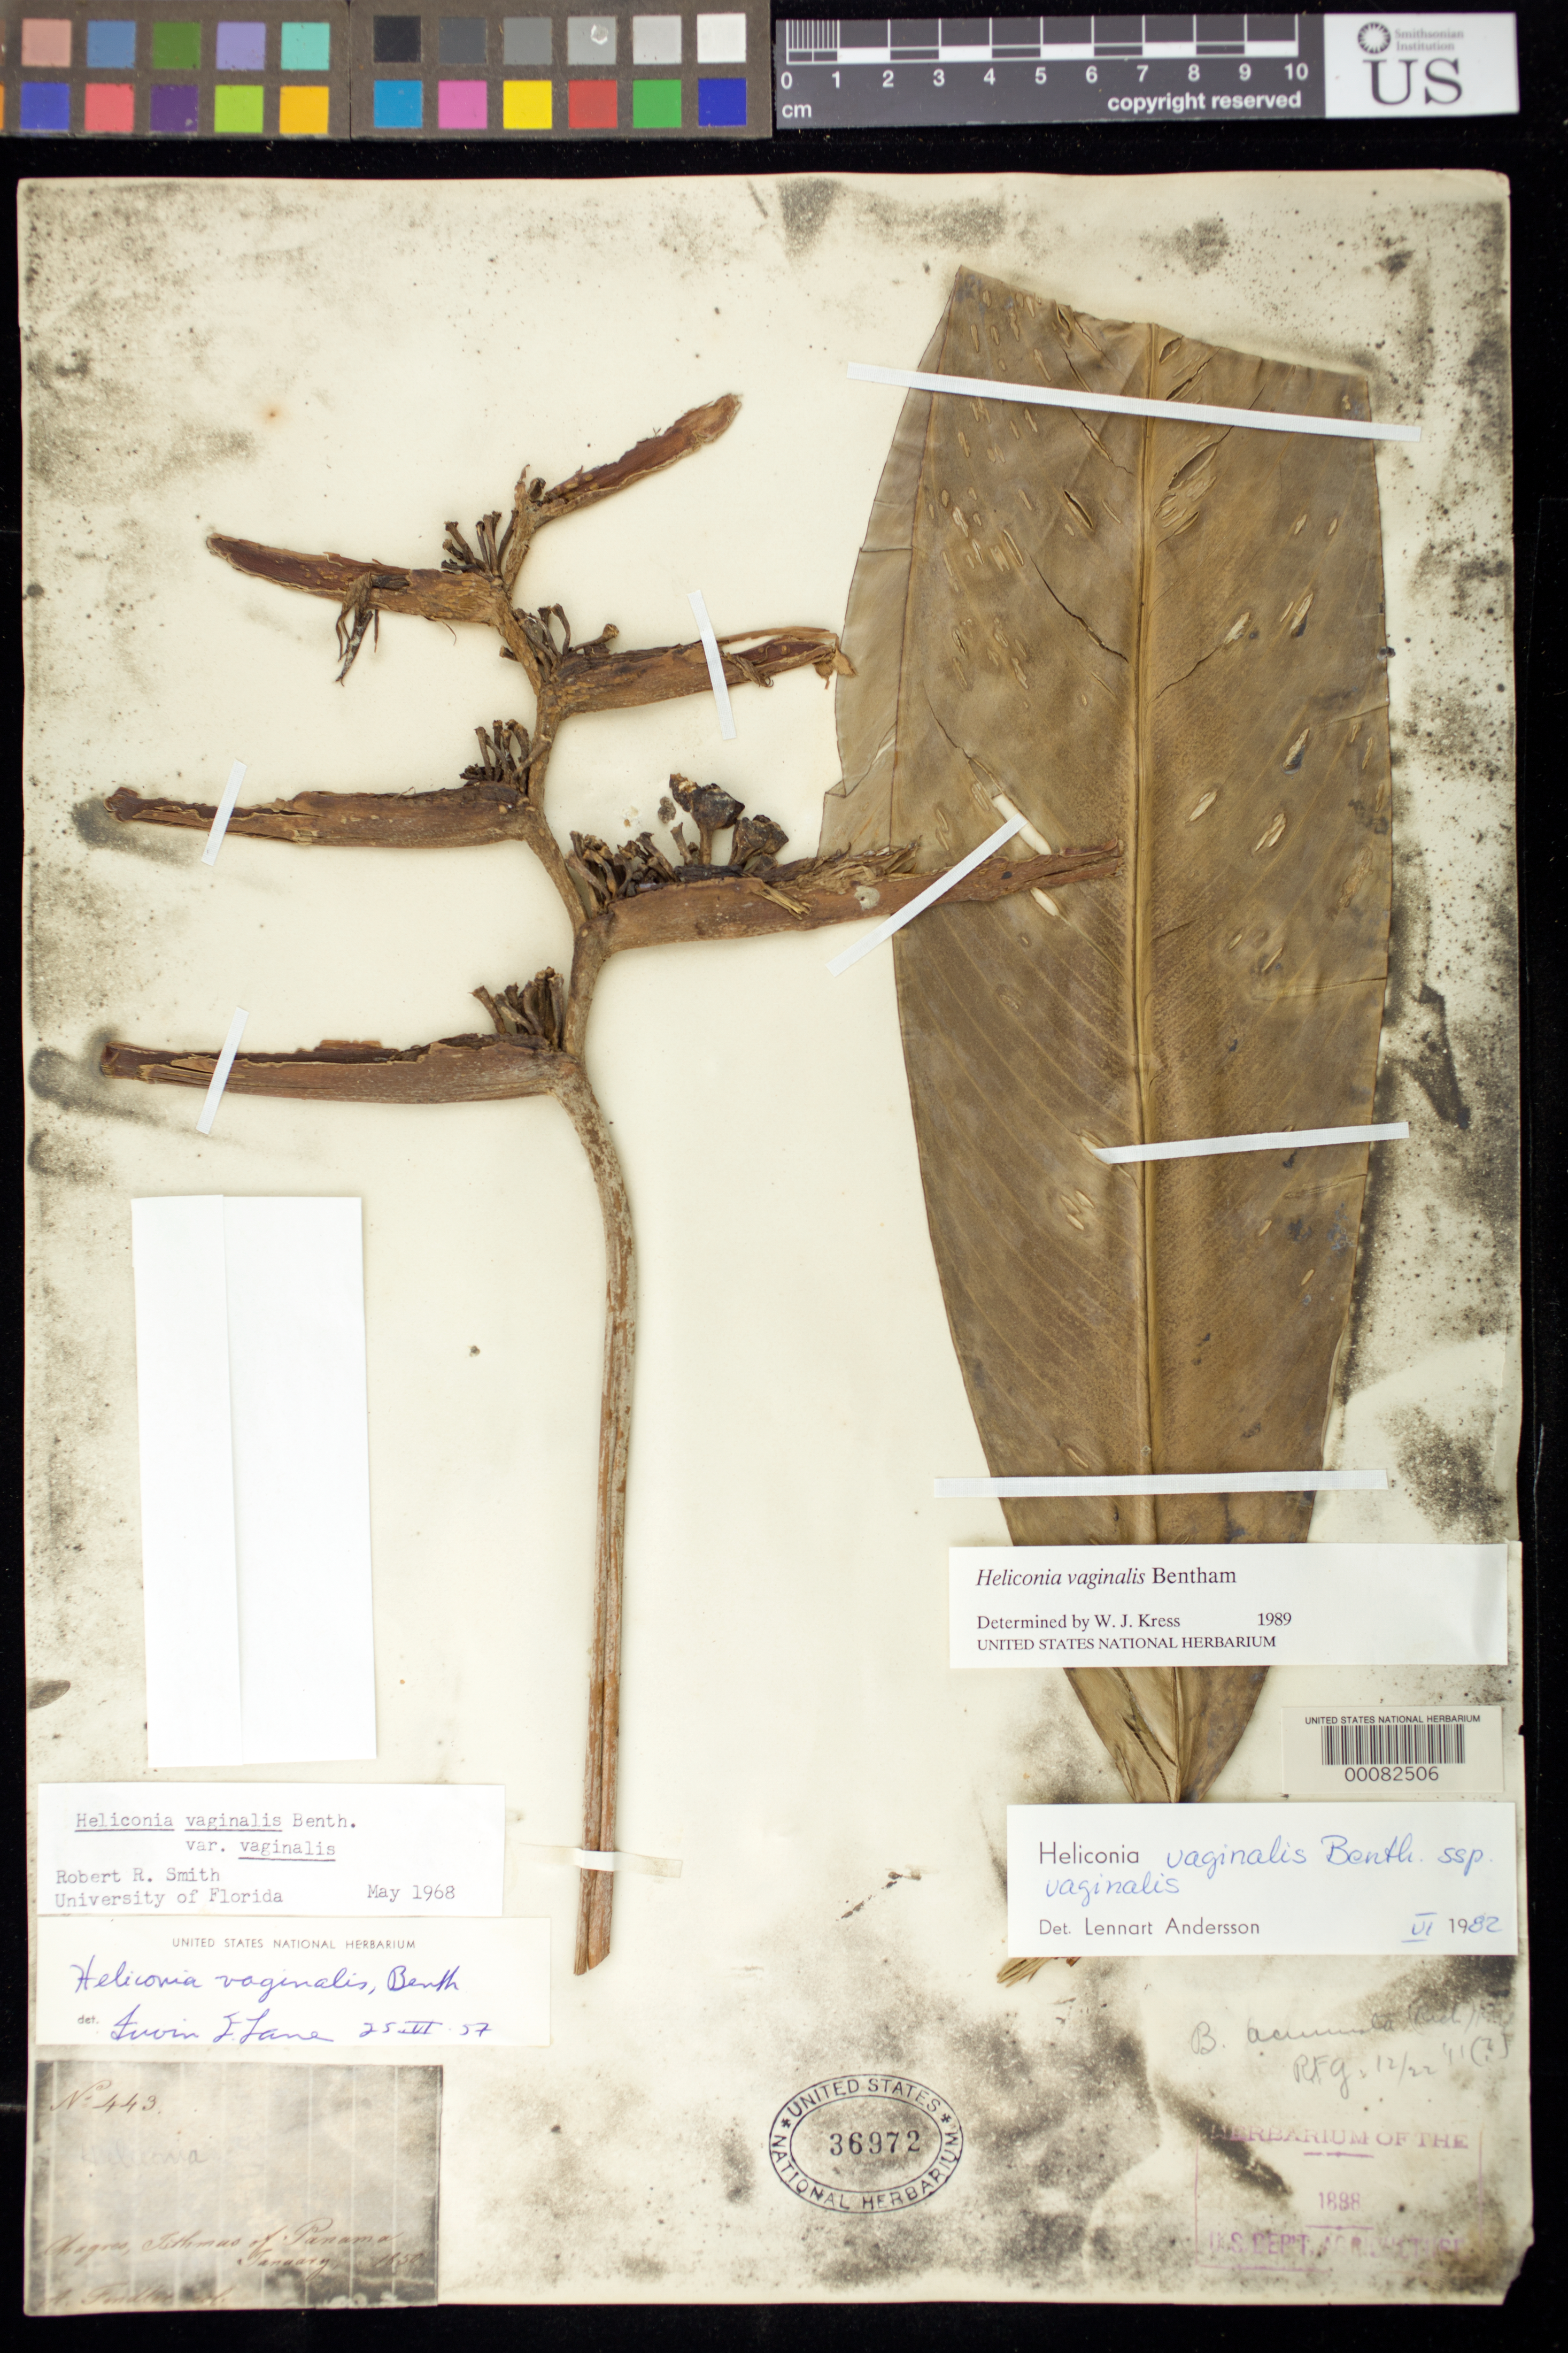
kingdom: Plantae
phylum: Tracheophyta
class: Liliopsida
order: Zingiberales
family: Heliconiaceae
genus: Heliconia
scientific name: Heliconia vaginalis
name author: Benth.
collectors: A. Fendler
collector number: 443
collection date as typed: Jan 1850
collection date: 1850-01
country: Panama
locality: Chargres, Isthmus of Panama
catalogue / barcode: US 36972